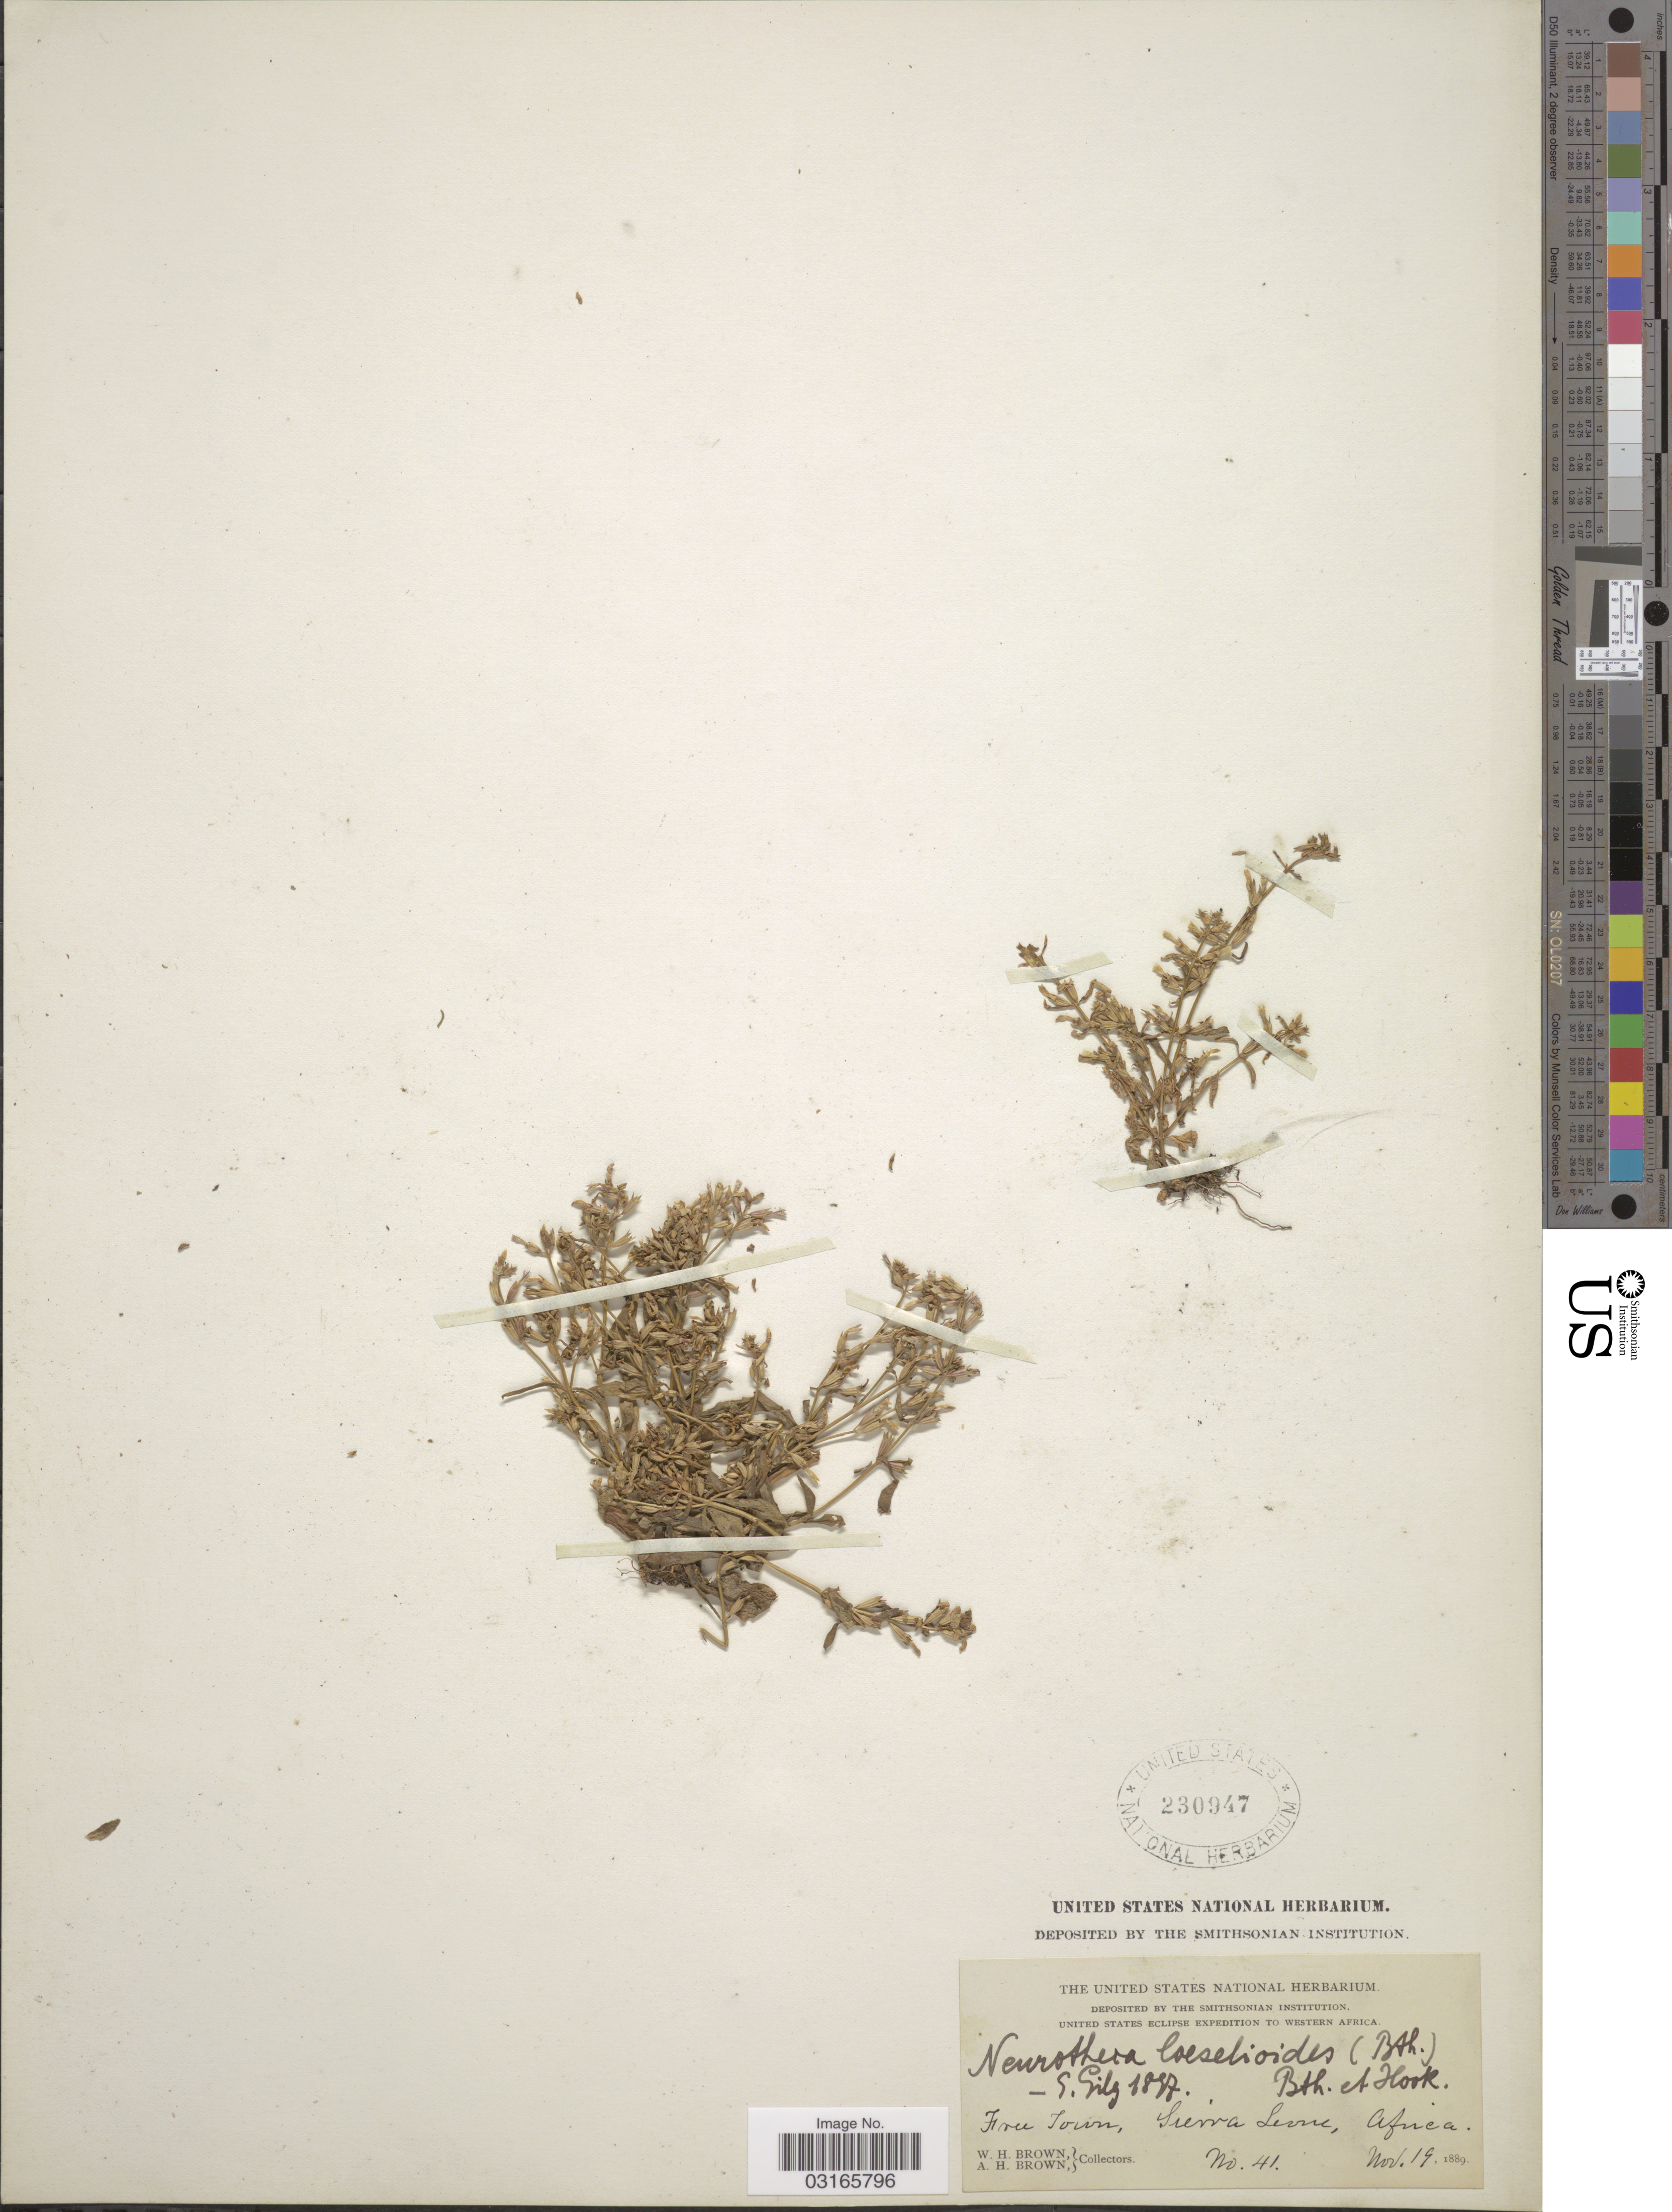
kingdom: Plantae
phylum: Tracheophyta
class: Magnoliopsida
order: Gentianales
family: Gentianaceae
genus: Neurotheca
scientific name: Neurotheca loeselioides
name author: (Spruce ex Progel) Baill.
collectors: W. H. Brown & A. H. Brown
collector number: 41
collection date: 1889-11-19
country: Sierra Leone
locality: Free Town.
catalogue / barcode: US 230947